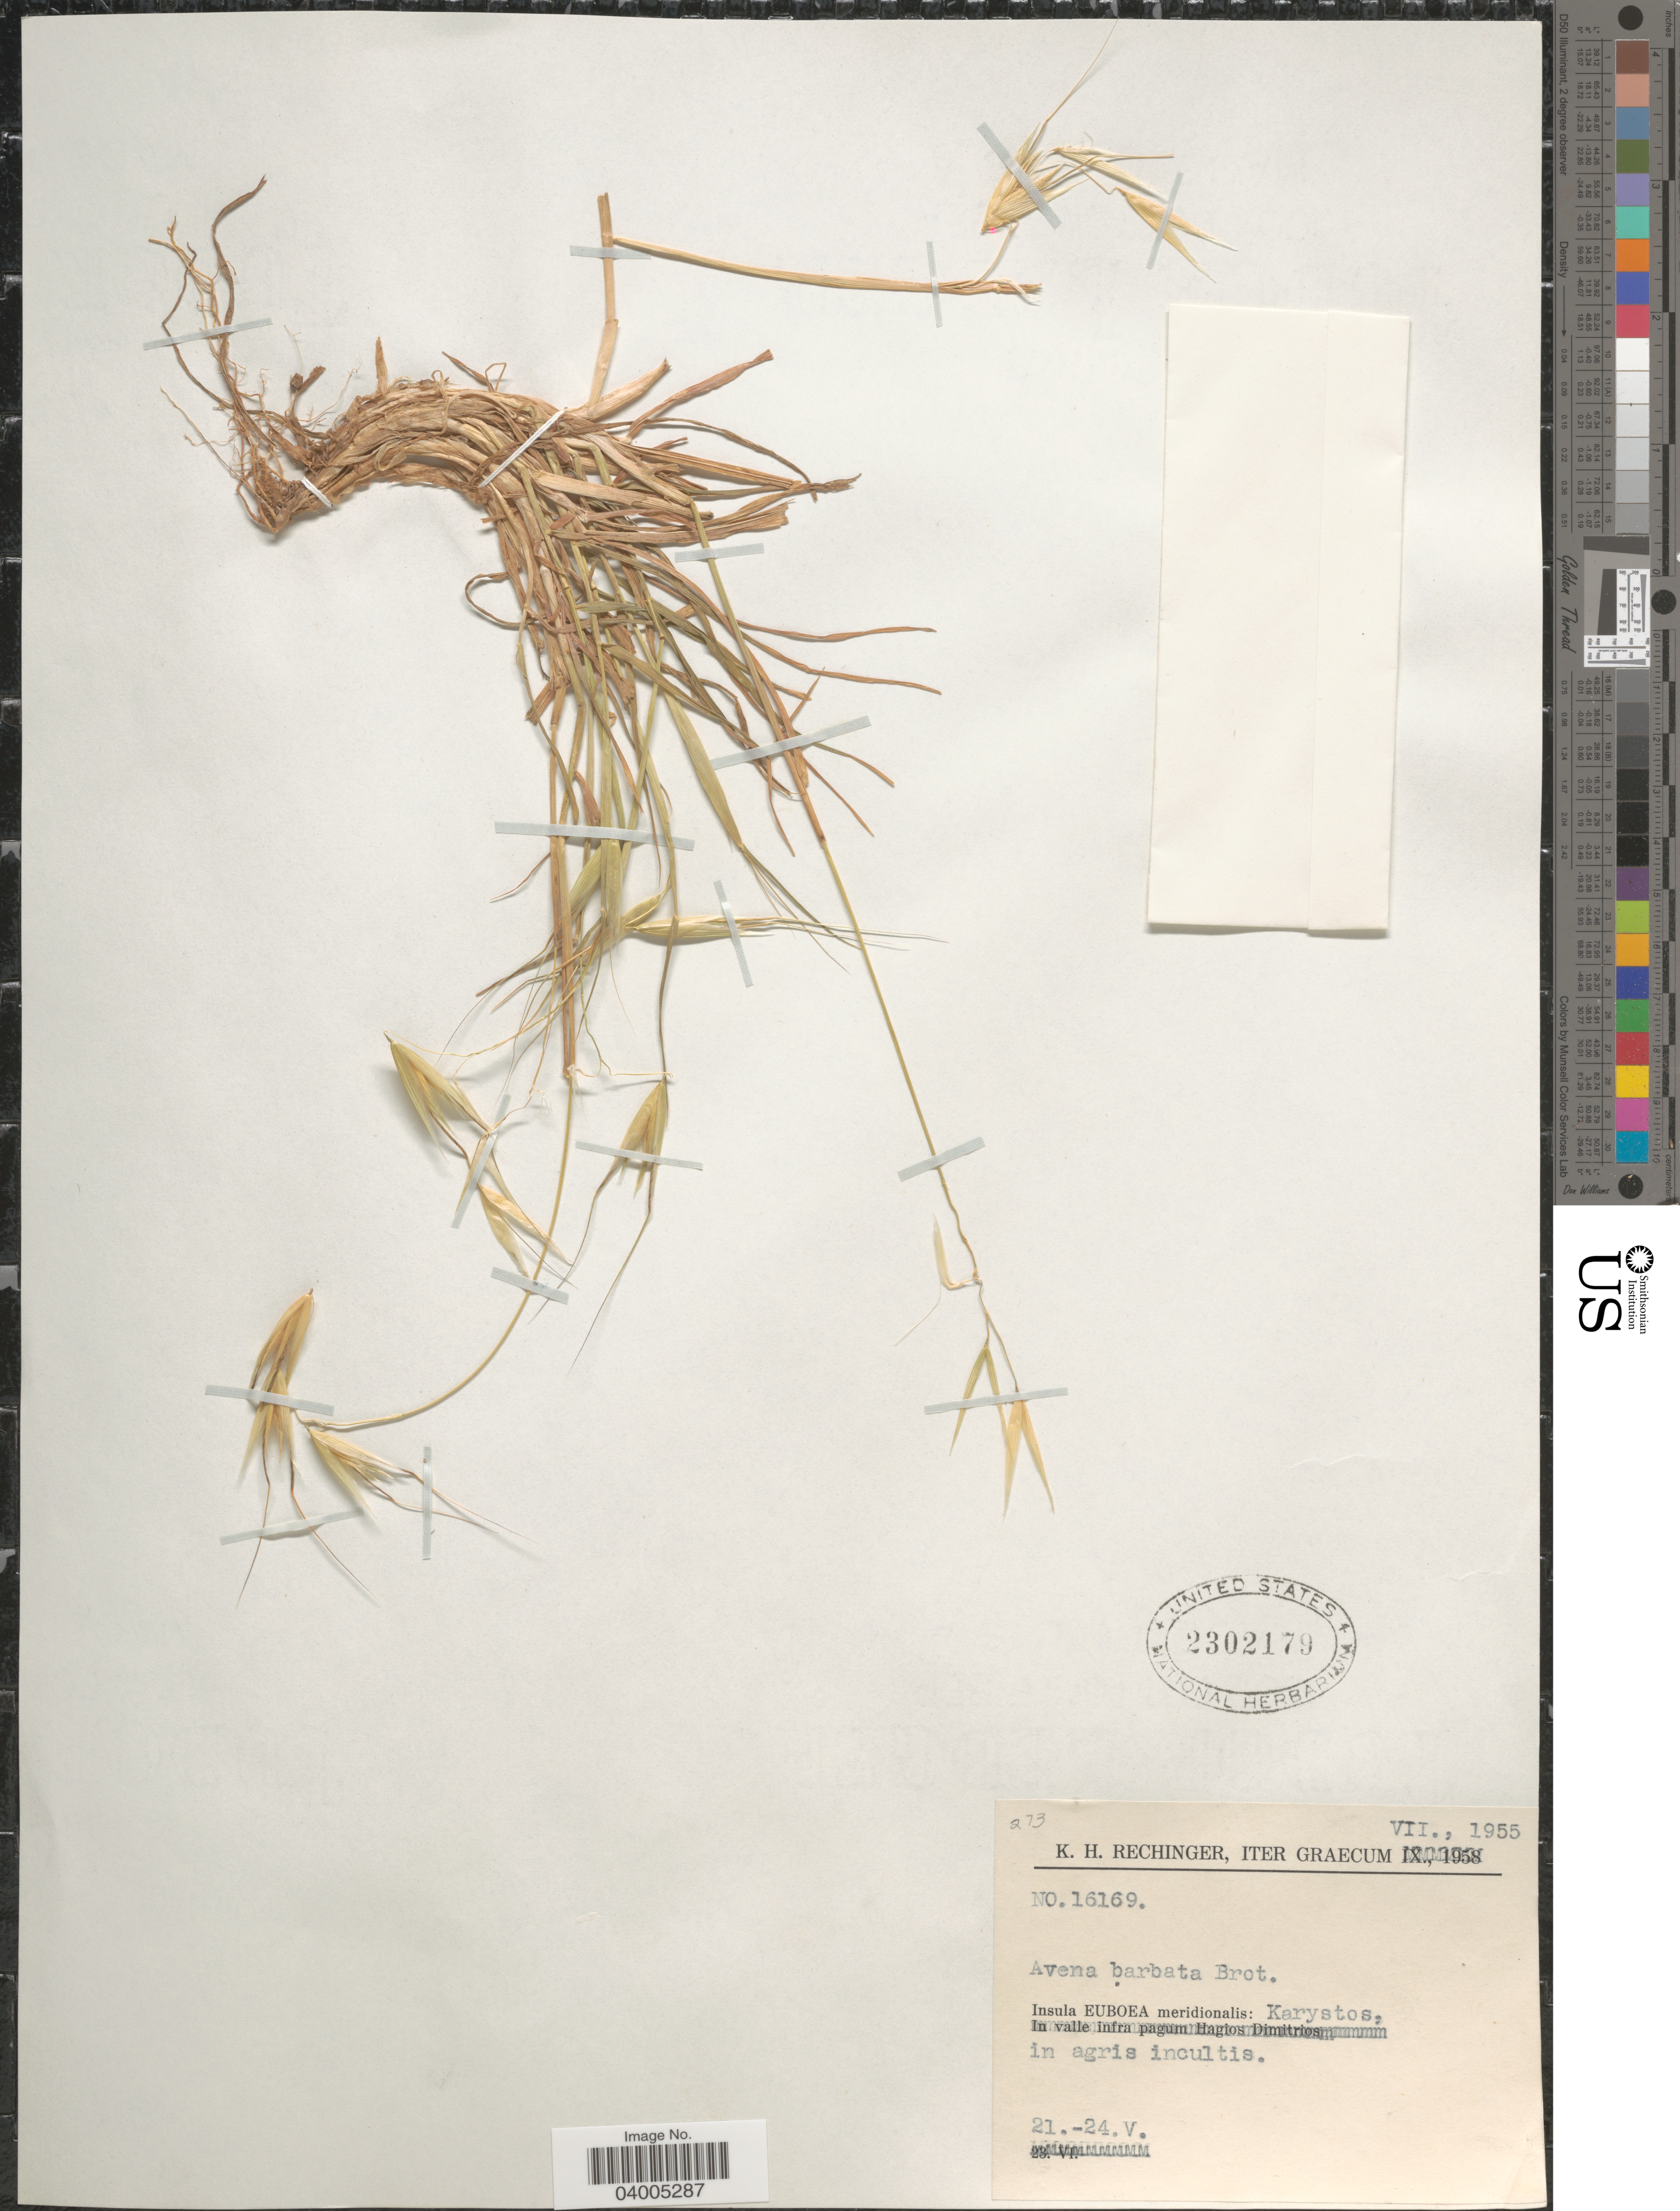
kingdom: Plantae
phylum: Tracheophyta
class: Liliopsida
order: Poales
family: Poaceae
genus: Avena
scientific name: Avena barbata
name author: Pott ex Link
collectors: K. H. Rechinger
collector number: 16169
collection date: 1955-05-21/1955-05-24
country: Greece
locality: Iter Graecum. Insula Euboea meridionalis: Karystos.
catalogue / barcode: US 2302179